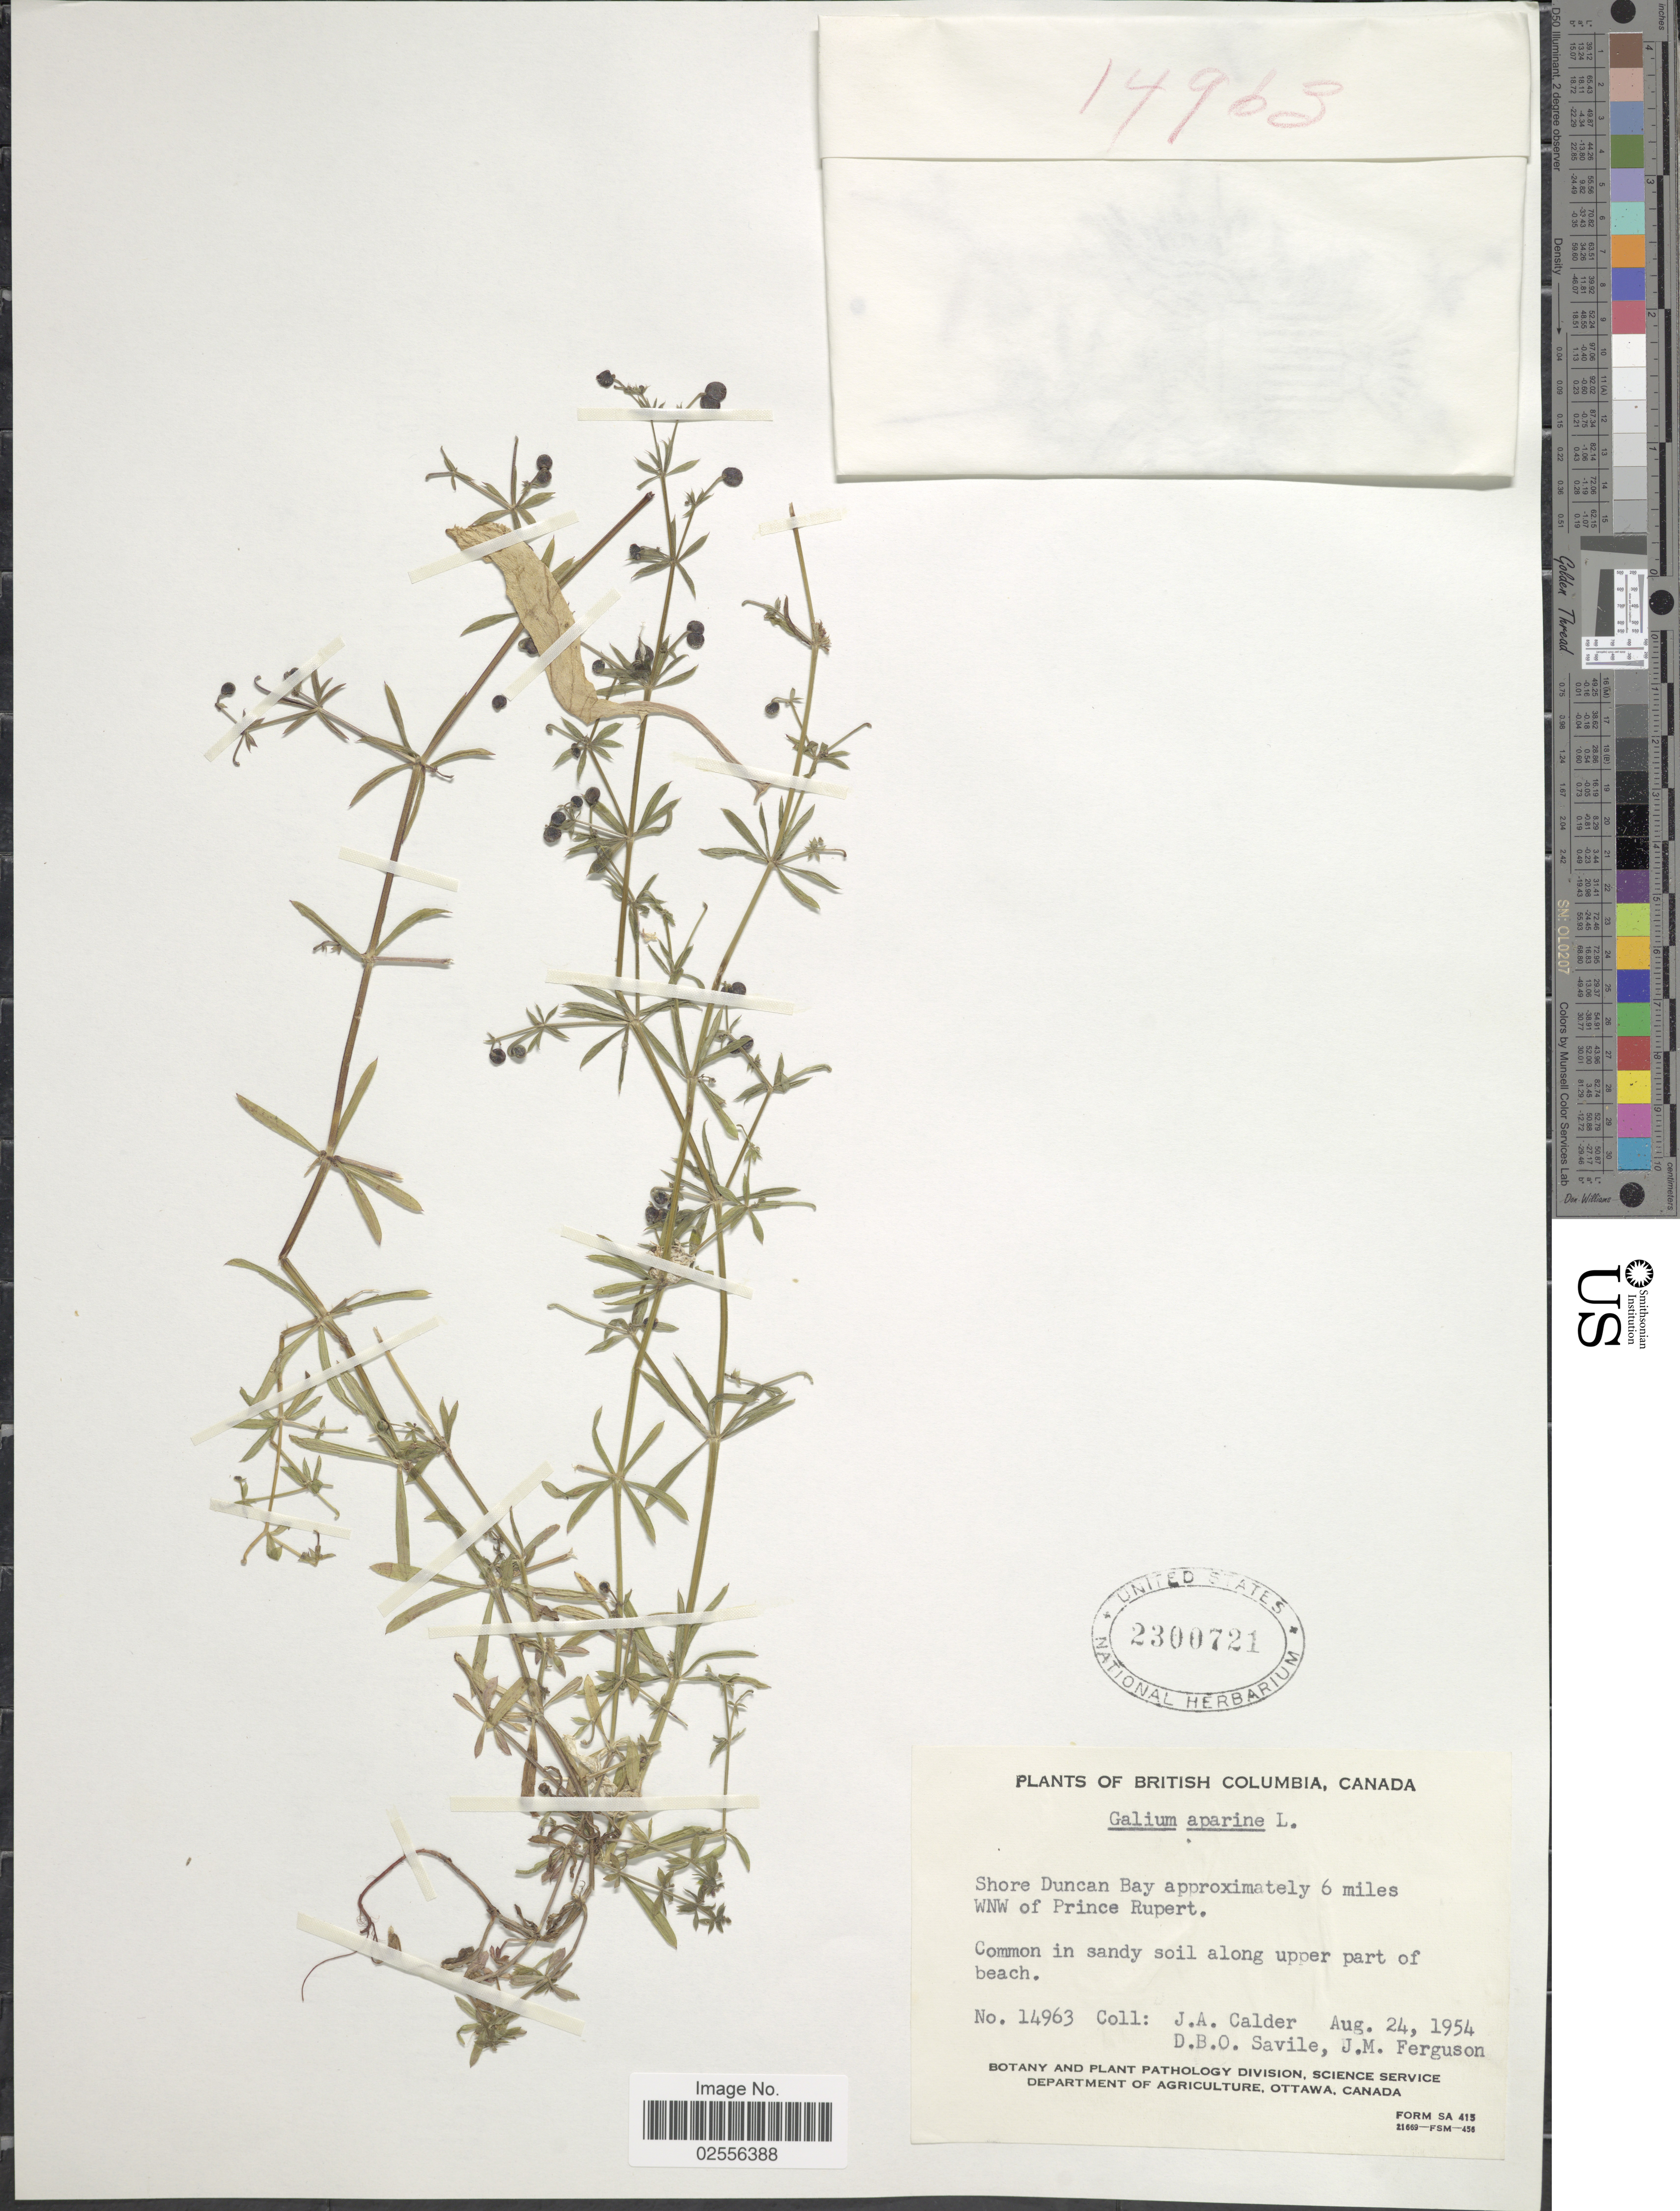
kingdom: Plantae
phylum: Tracheophyta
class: Magnoliopsida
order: Gentianales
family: Rubiaceae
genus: Galium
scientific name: Galium aparine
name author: L.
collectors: J. A. Calder, D. Savile & J. M. Ferguson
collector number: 14963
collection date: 1954-08-24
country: Canada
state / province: British Columbia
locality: Shore Duncan Bay approximately 6 miles WNW of Prince Rupert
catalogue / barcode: US 2300721